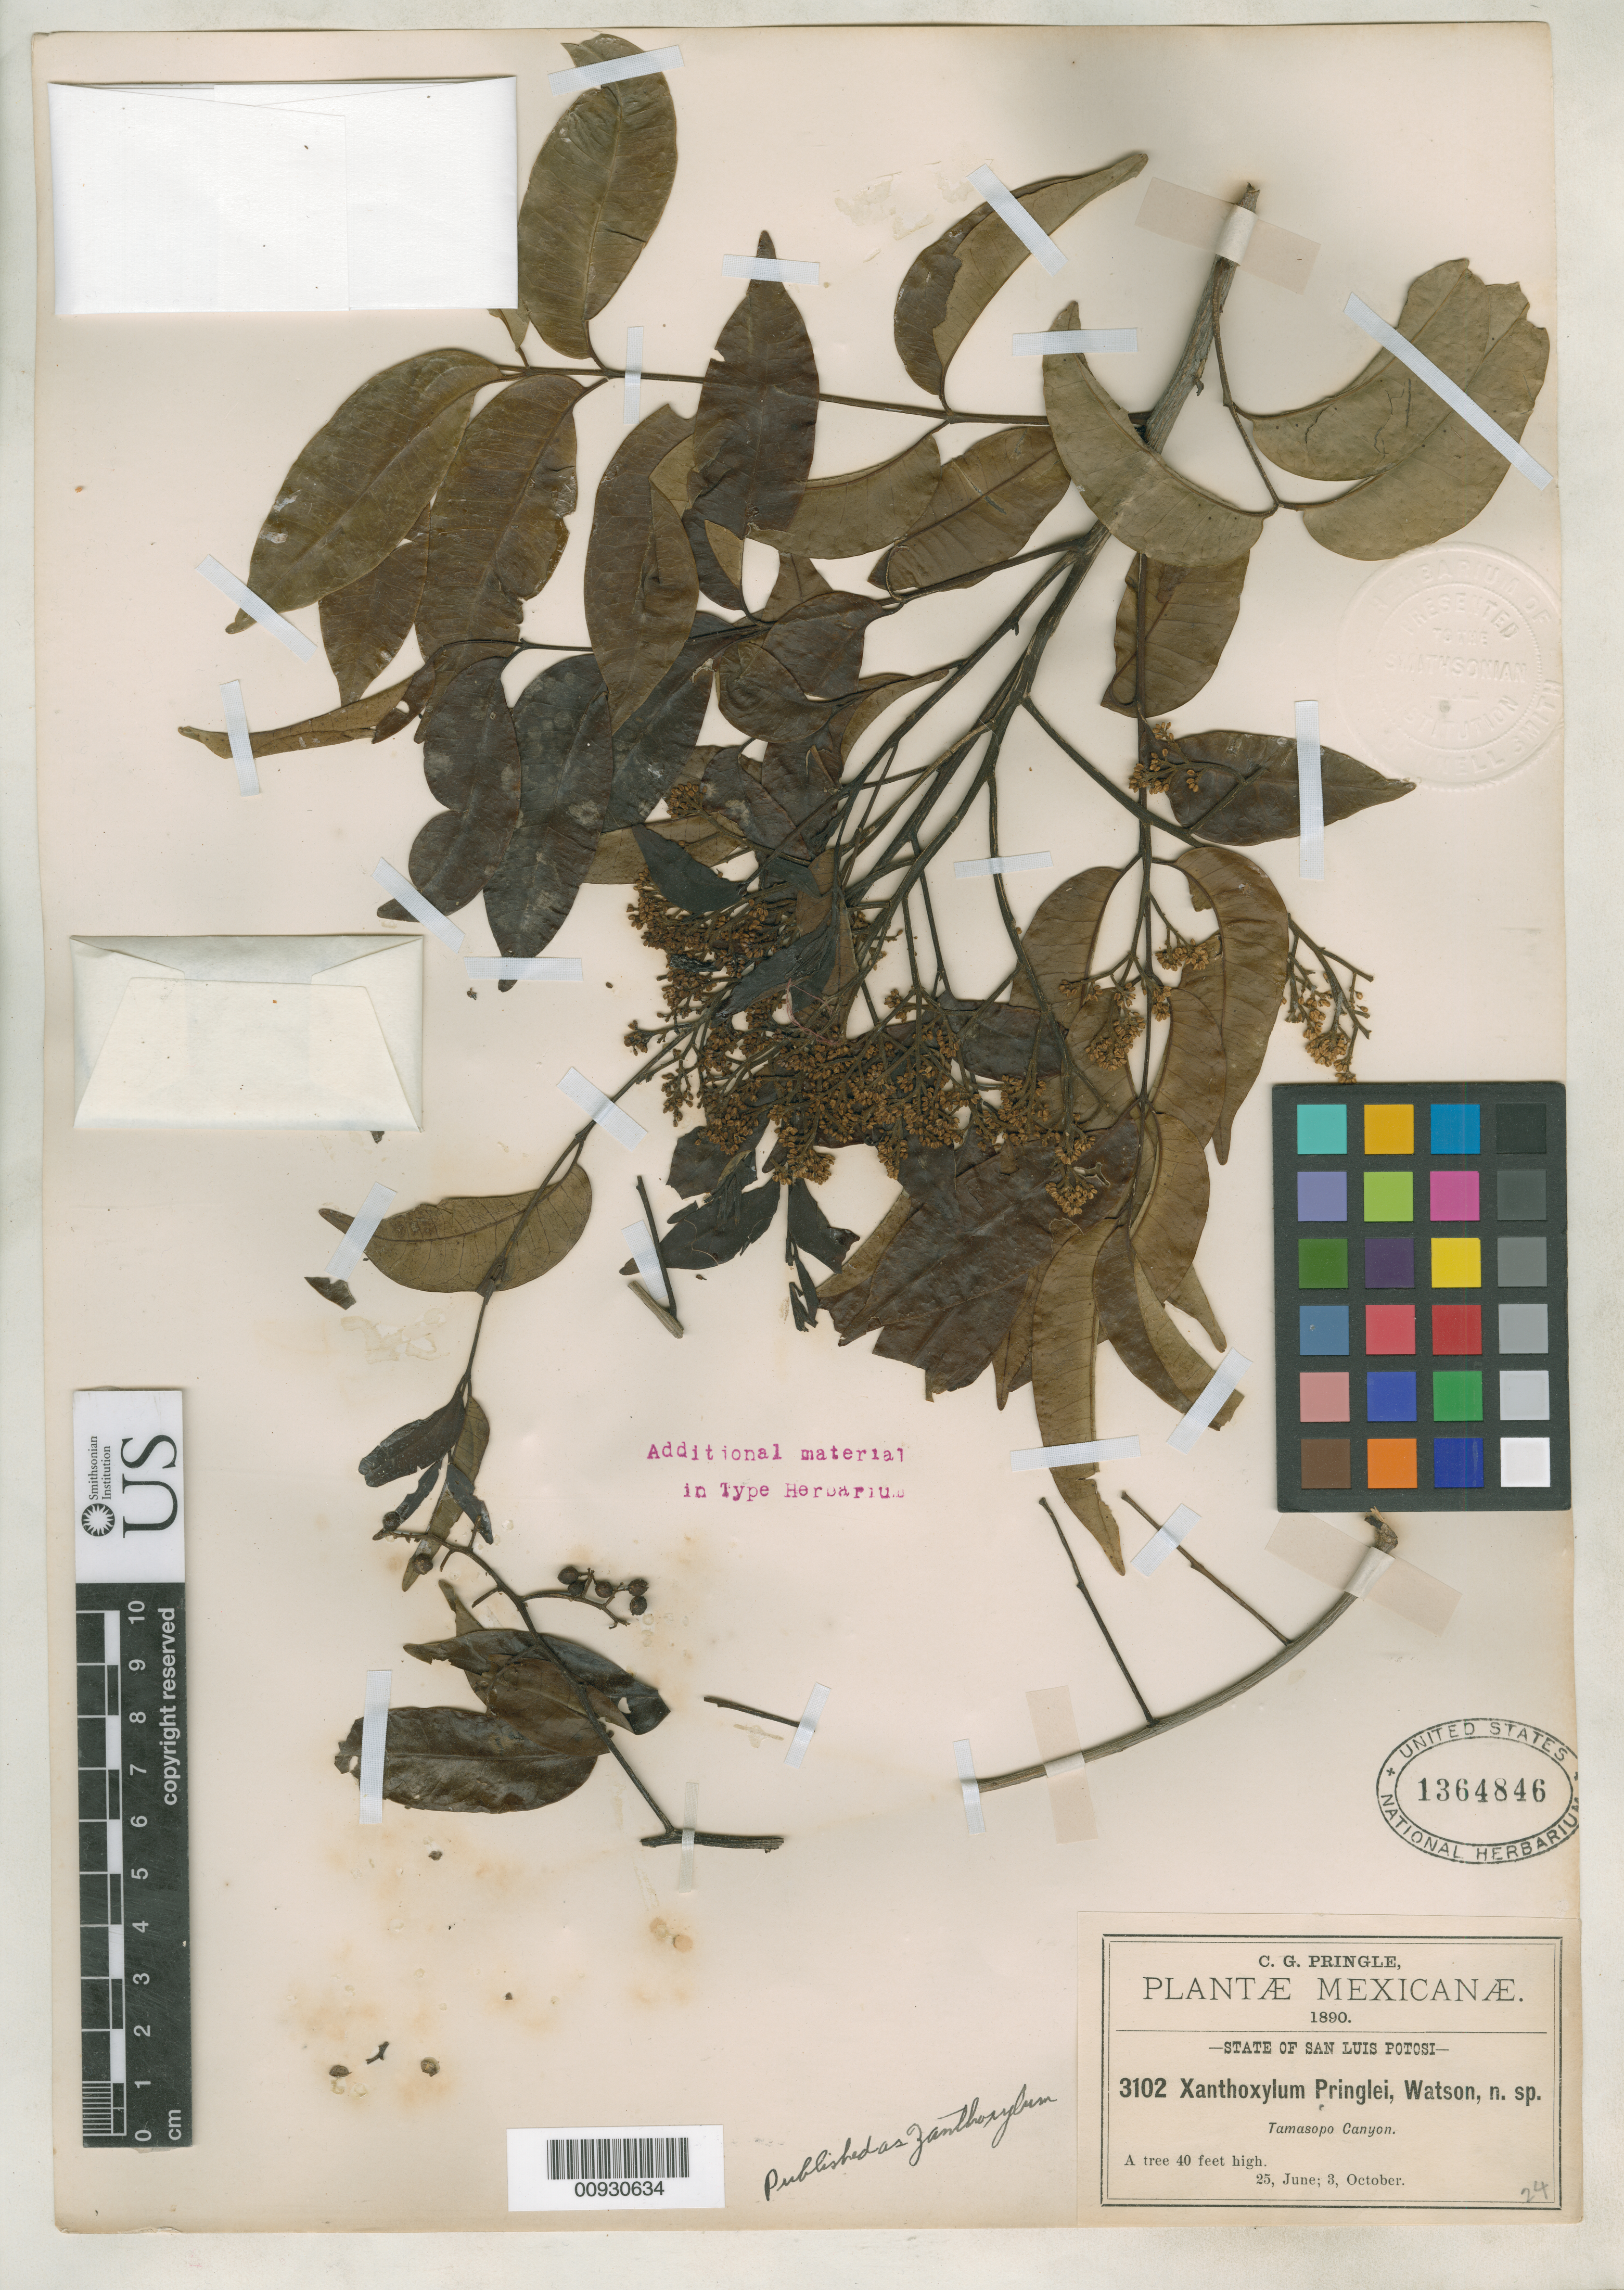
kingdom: Plantae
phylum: Tracheophyta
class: Magnoliopsida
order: Sapindales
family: Rutaceae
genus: Zanthoxylum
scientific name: Zanthoxylum pringlei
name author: S. Watson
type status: Syntype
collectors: C. G. Pringle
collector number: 3102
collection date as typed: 25 Jun 1890 and 03 Oct 1890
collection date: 1890-06-25/1890-10-03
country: Mexico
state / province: San Luis Potosí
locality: Tamasopo Canyon.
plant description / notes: Protologue cites one collection number with 2 collection dates, June (flowering) and October (fruiting).; Ex herb. John Donnell Smith. Sheet mounted with specimens apparently collected on 2 different dates, as implied on label: 25 June [flowering?] and 3 Oct [fruiting?].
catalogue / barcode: US 1364846